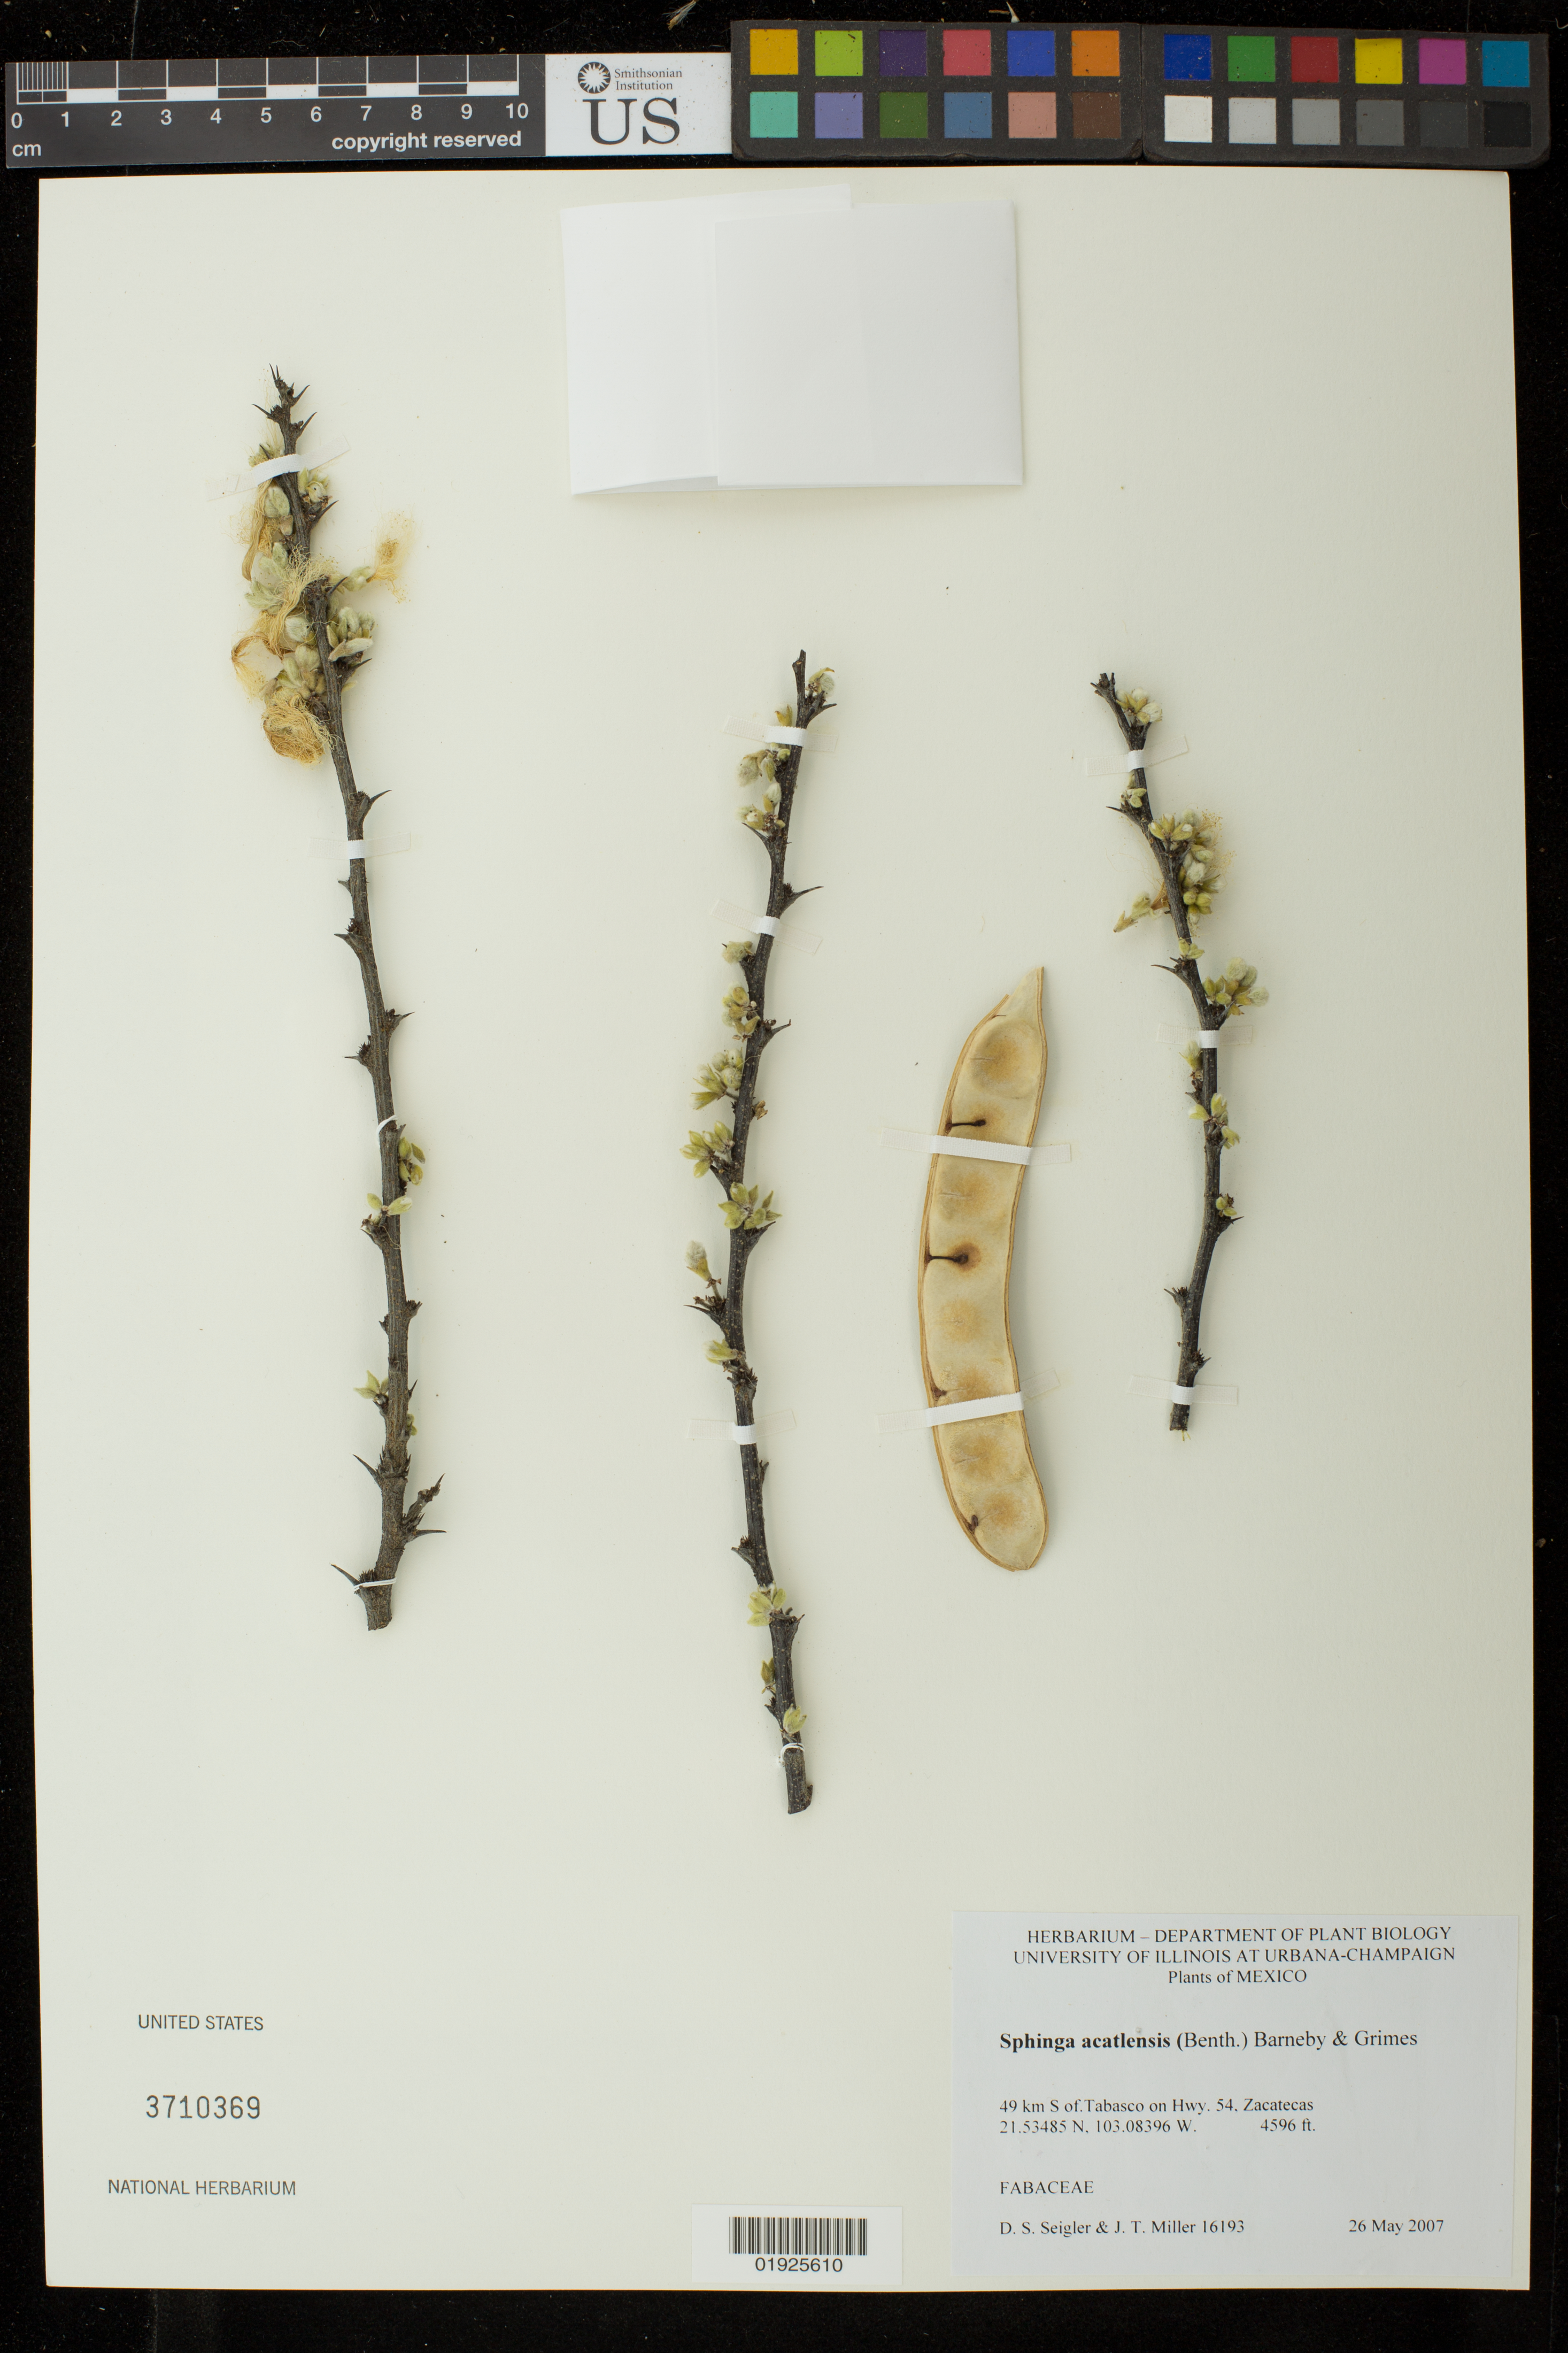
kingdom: Plantae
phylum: Tracheophyta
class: Magnoliopsida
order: Fabales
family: Fabaceae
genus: Sphinga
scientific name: Sphinga acatlensis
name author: (Benth.) Barneby & J.W. Grimes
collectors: D. S. Seigler & J. T. Miller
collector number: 16193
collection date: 2007-05-26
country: Mexico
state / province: Zacatecas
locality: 49 km S of Tabasco on Hwy 54.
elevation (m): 1401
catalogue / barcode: US 3710369